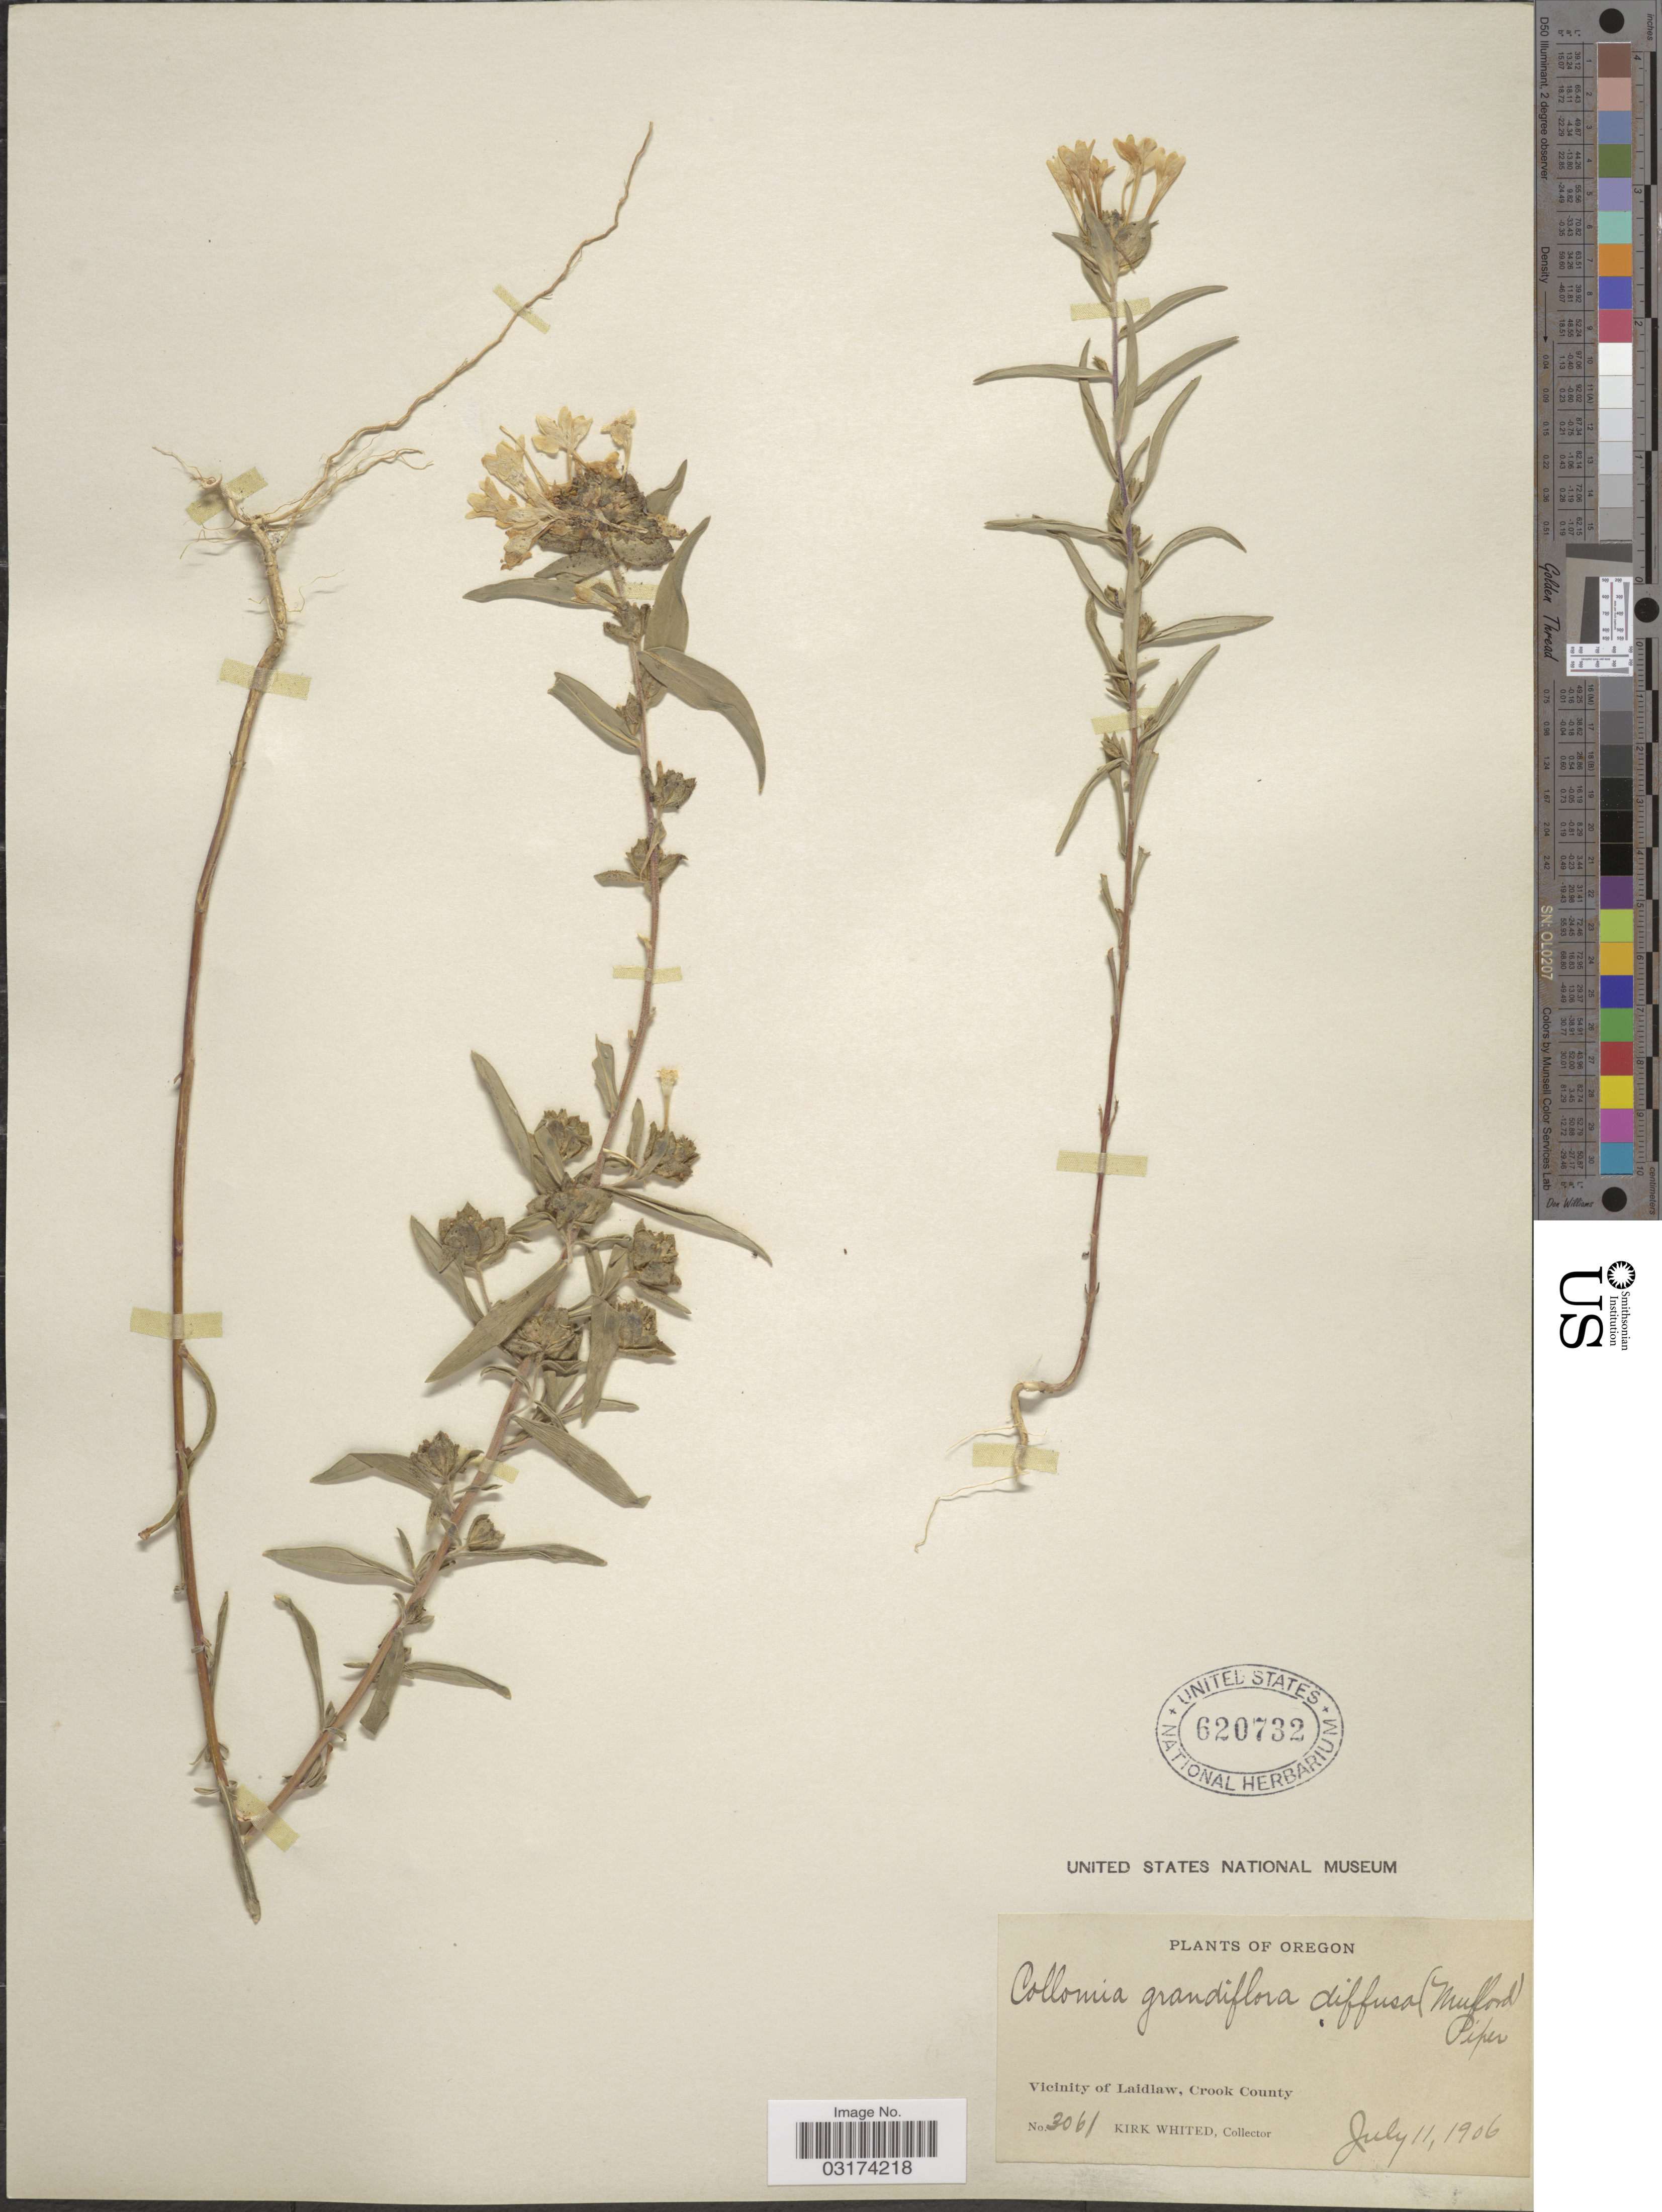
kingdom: Plantae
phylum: Tracheophyta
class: Magnoliopsida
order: Ericales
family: Polemoniaceae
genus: Collomia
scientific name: Collomia grandiflora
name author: Douglas ex Lindl.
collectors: K. Whited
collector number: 3061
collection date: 1906-07-11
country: United States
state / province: Oregon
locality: Vicinity of Laidlaw, Crook County.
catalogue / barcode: US 620732